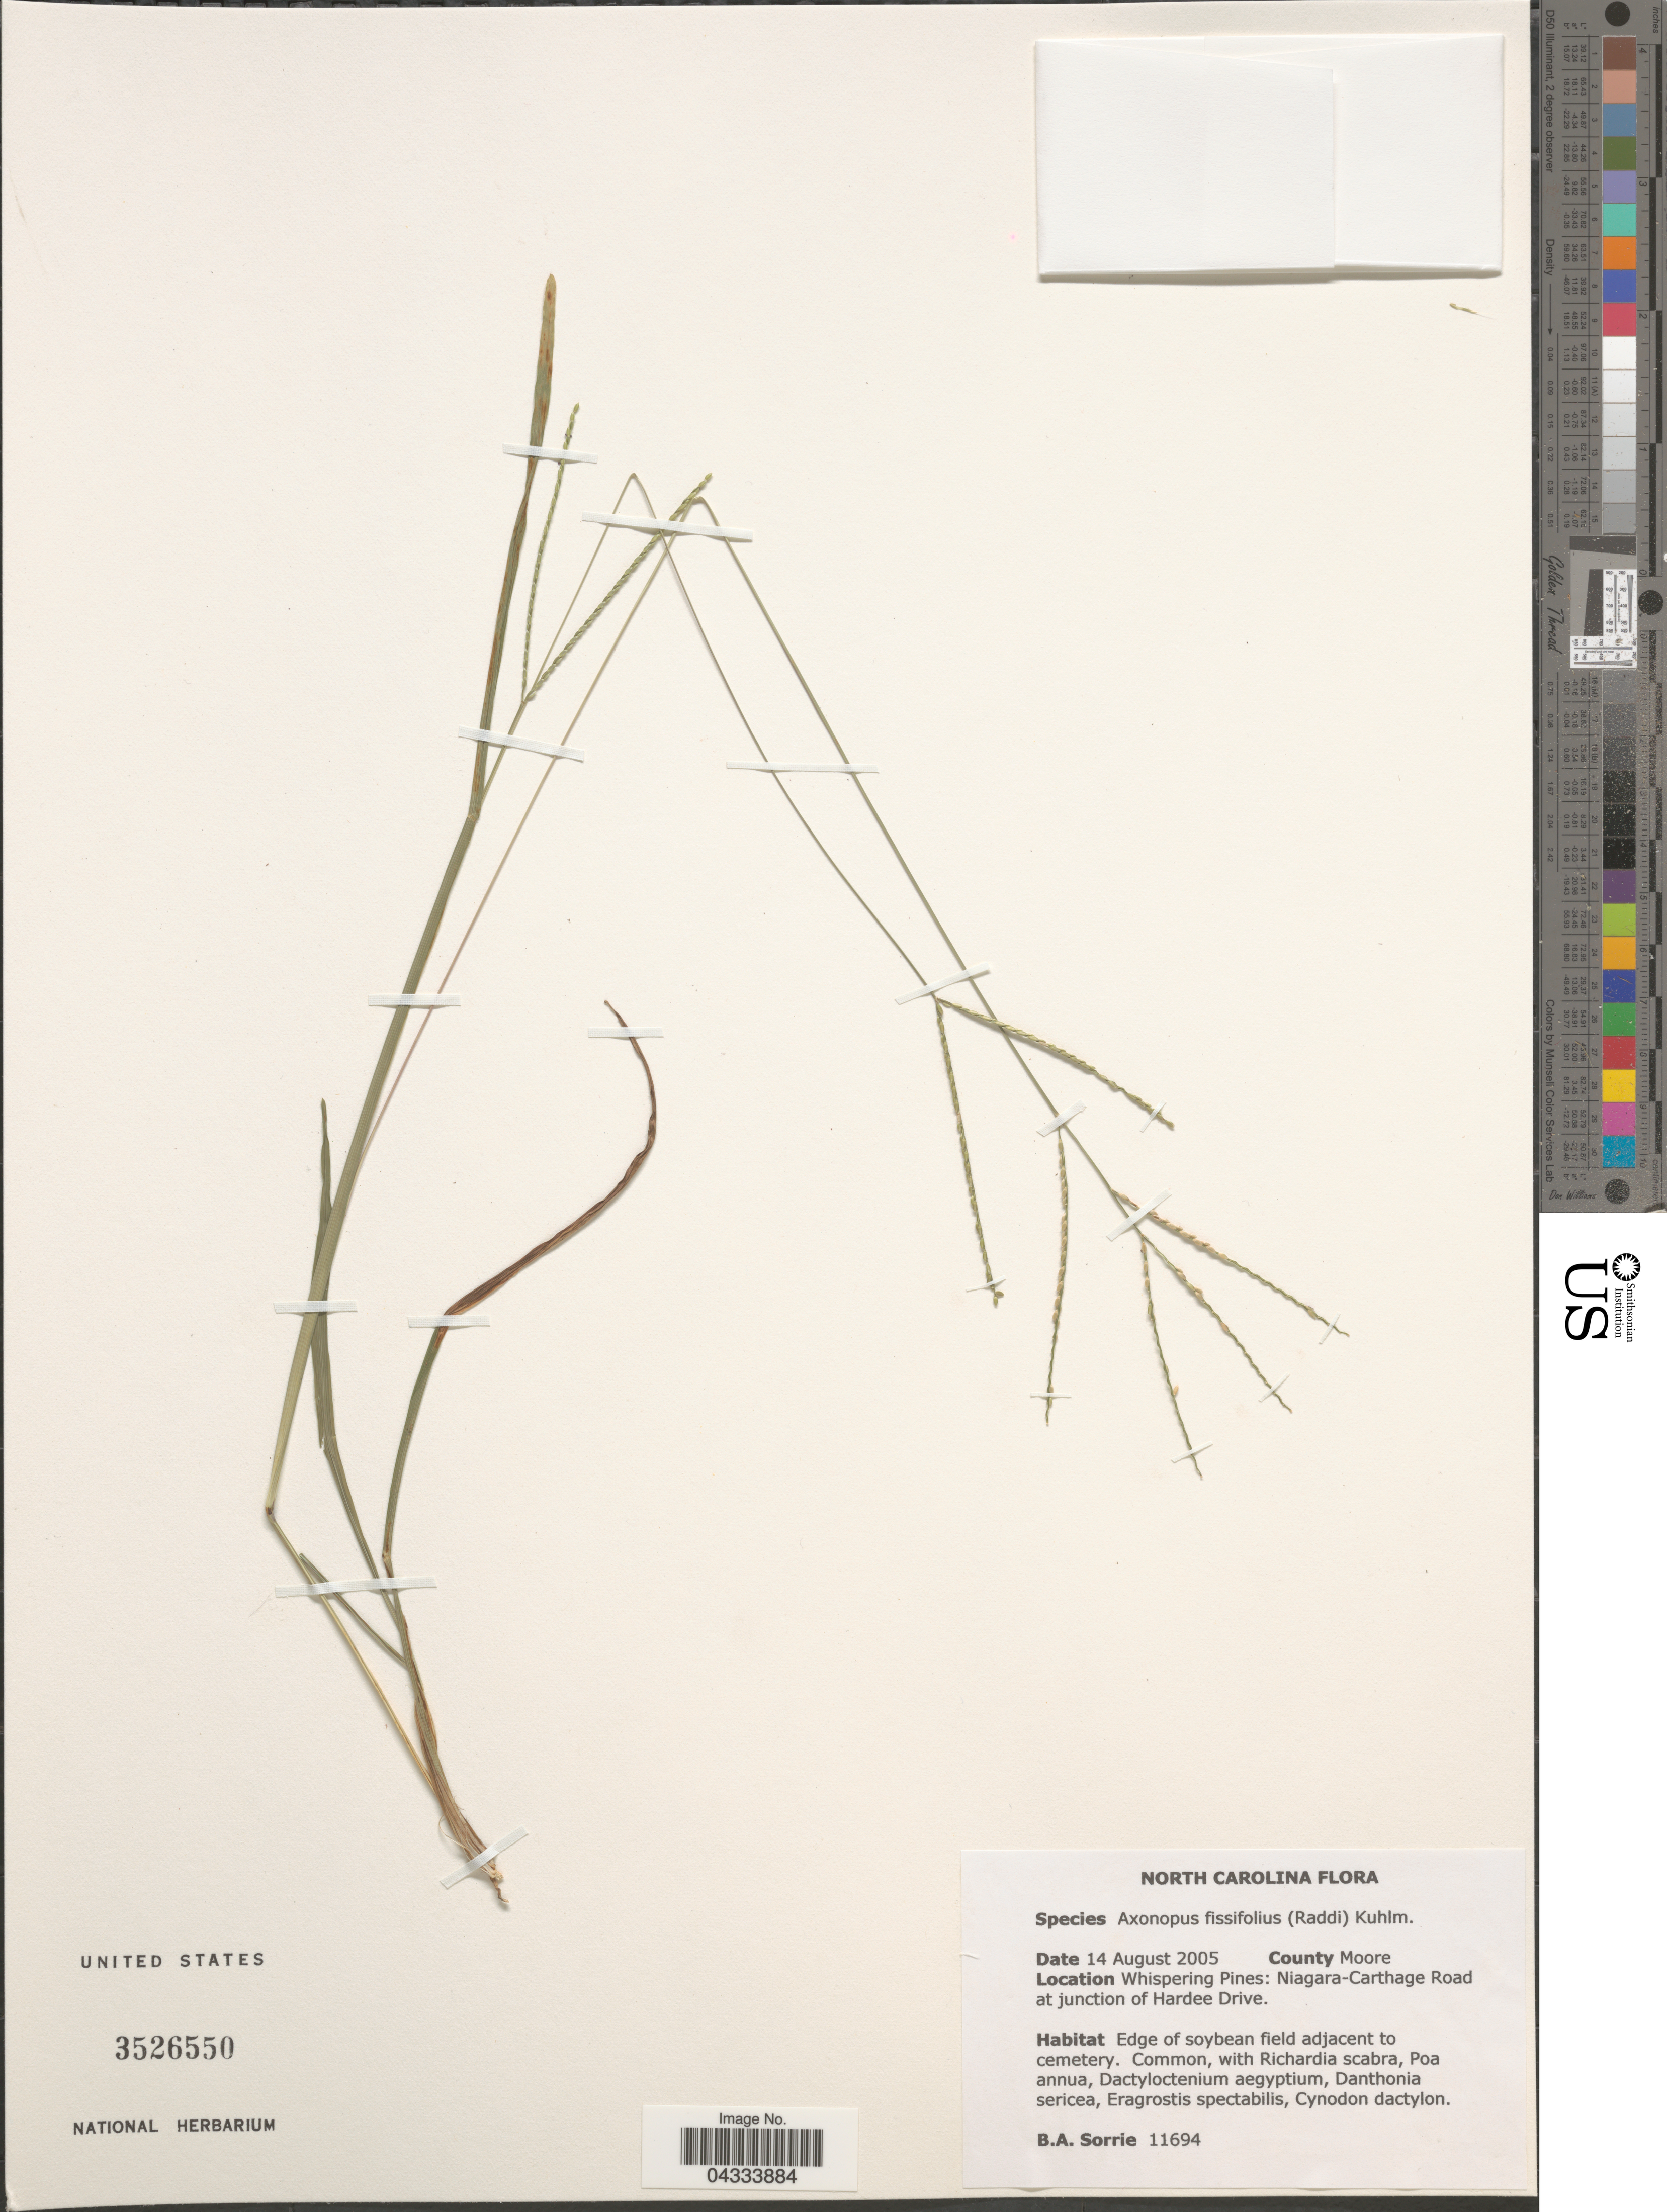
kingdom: Plantae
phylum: Tracheophyta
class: Liliopsida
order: Poales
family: Poaceae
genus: Axonopus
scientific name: Axonopus fissifolius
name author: (Raddi) Kuhlm.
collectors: B. Sorrie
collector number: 11694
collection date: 2005-08-14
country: United States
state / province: North Carolina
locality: County Moore. Whispering Pines: Niagara-Carthage Road at junction of Hardee Drive.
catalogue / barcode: US 3526550